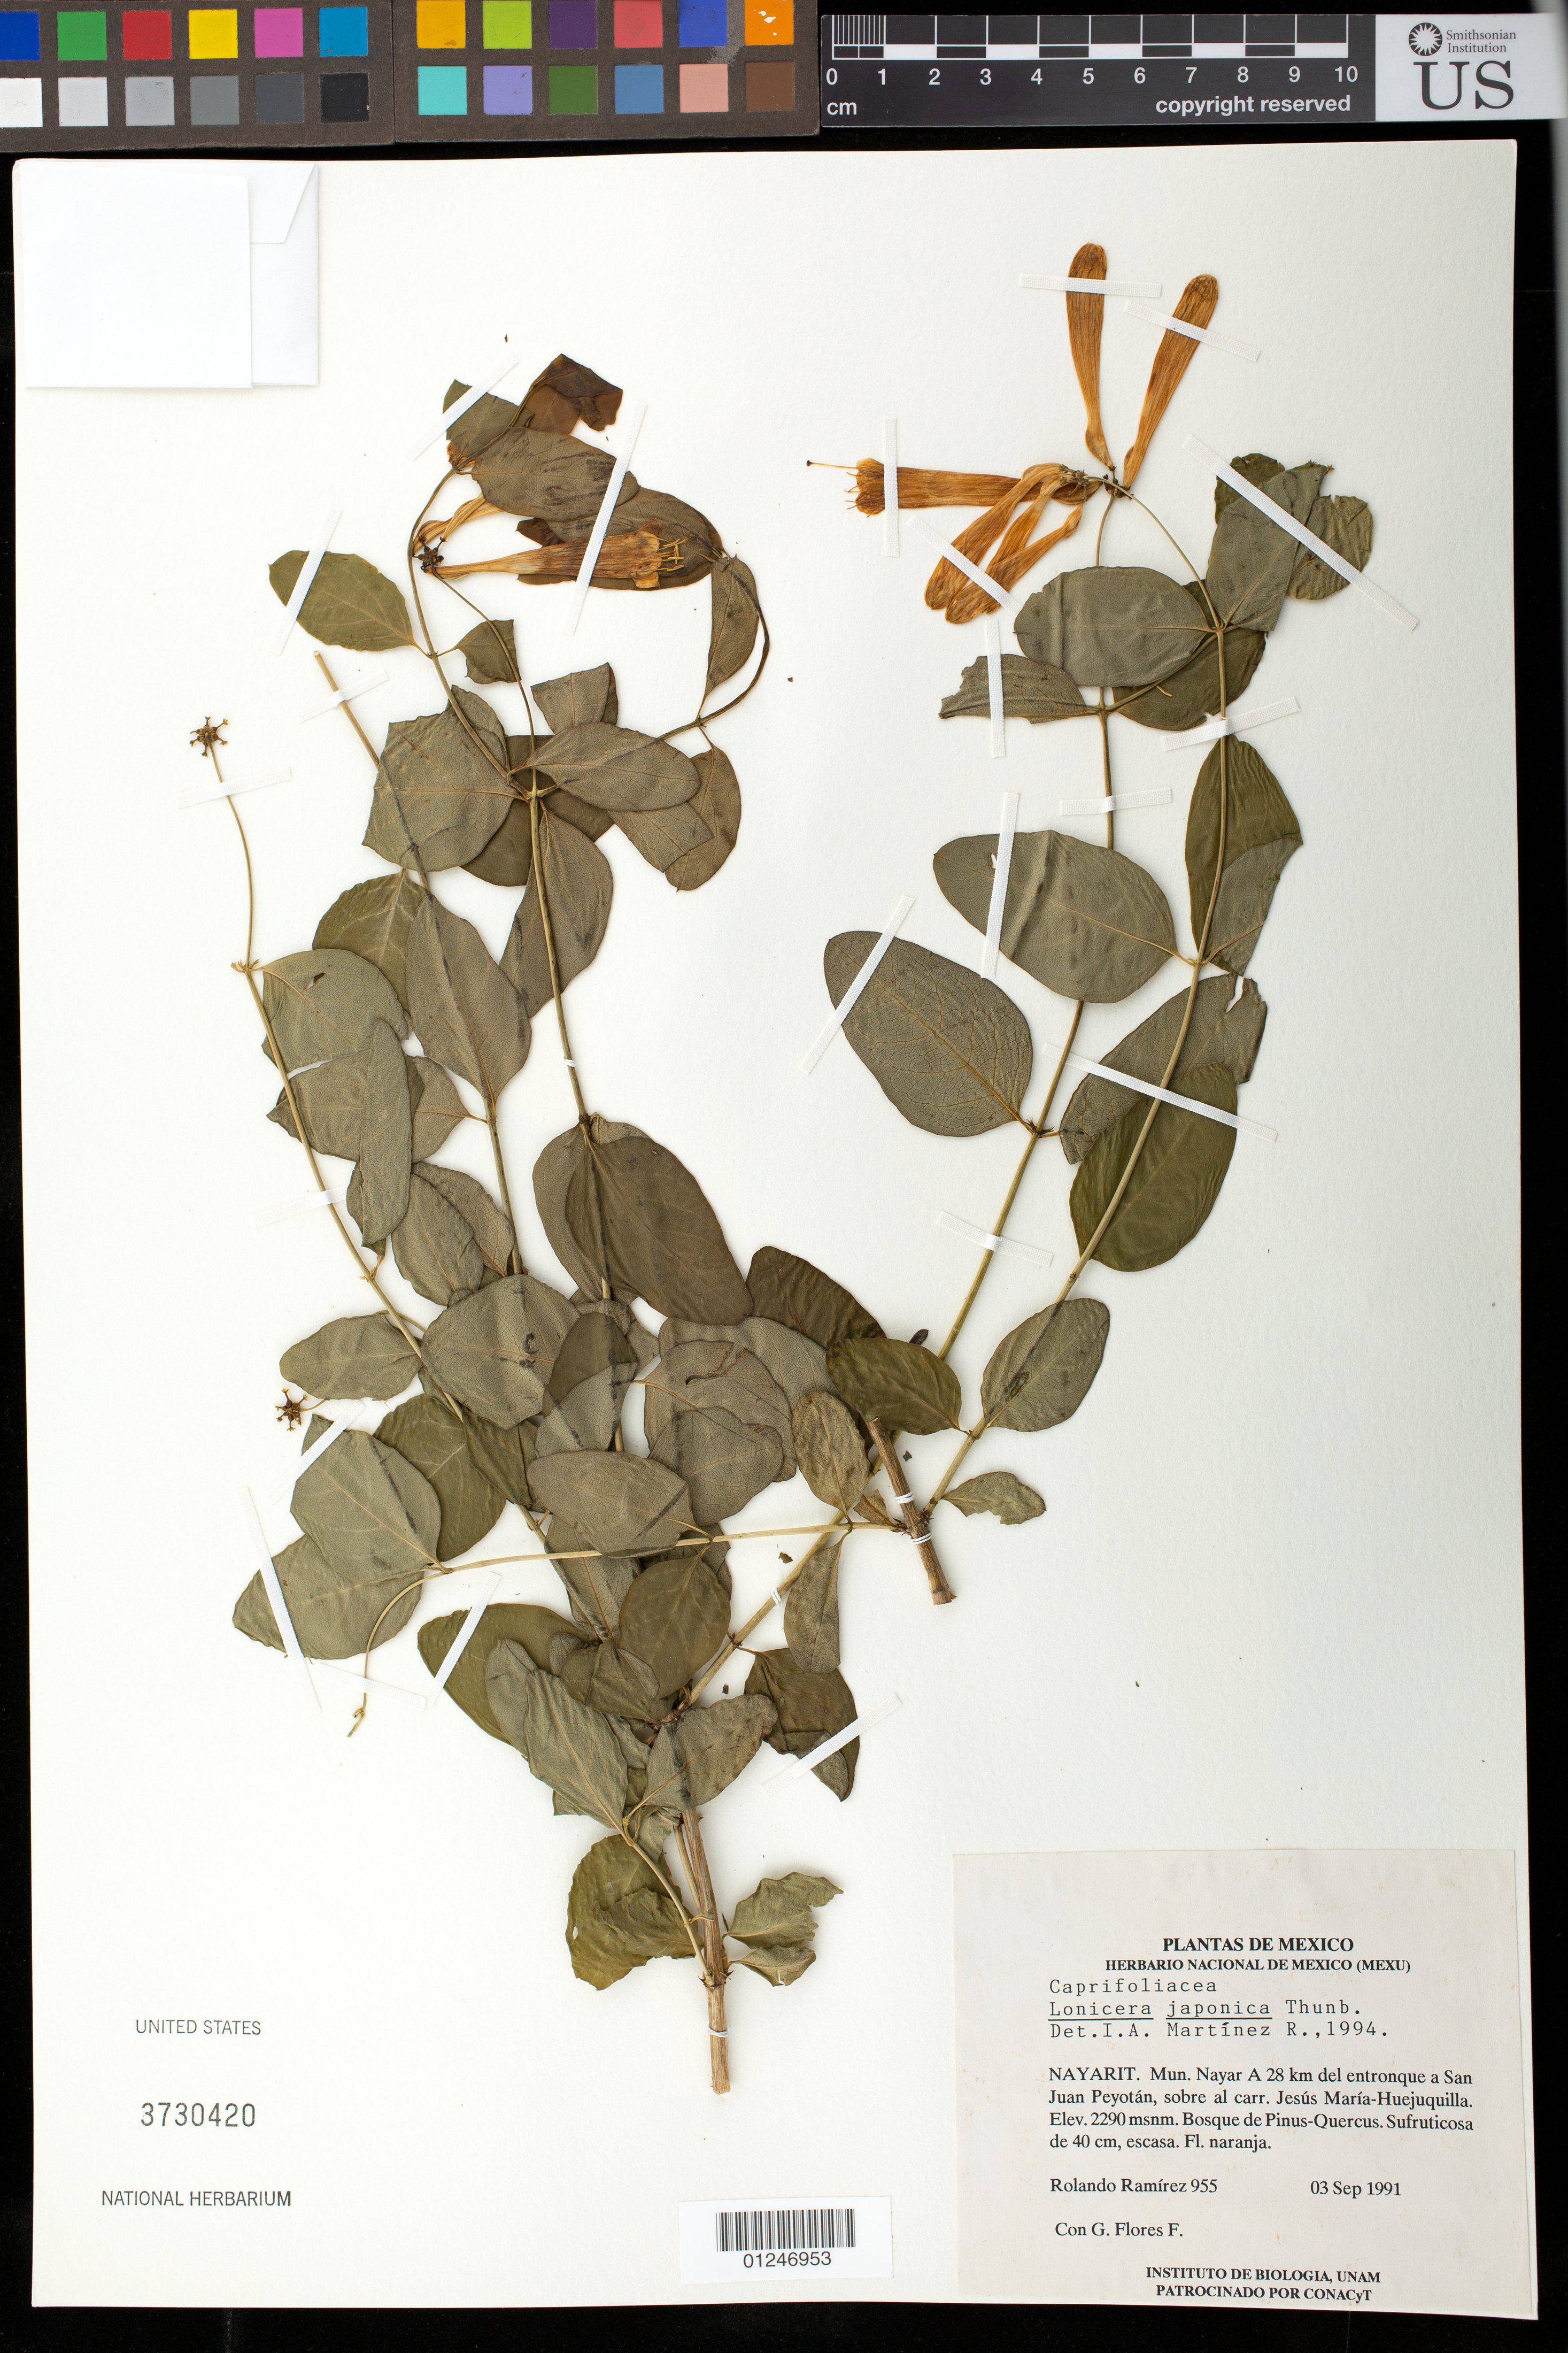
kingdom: Plantae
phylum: Tracheophyta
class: Magnoliopsida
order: Dipsacales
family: Caprifoliaceae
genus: Lonicera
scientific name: Lonicera japonica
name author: Thunb.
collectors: R. Ramirez & G. Flores F.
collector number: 955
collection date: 1991-09-03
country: Mexico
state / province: Nayarit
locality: Mun. Nayar a 28 km del entronque a San Juan Peyotán, sobre la carr. Jesús María-Huejuquilla.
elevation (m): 2290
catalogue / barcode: US 3730420